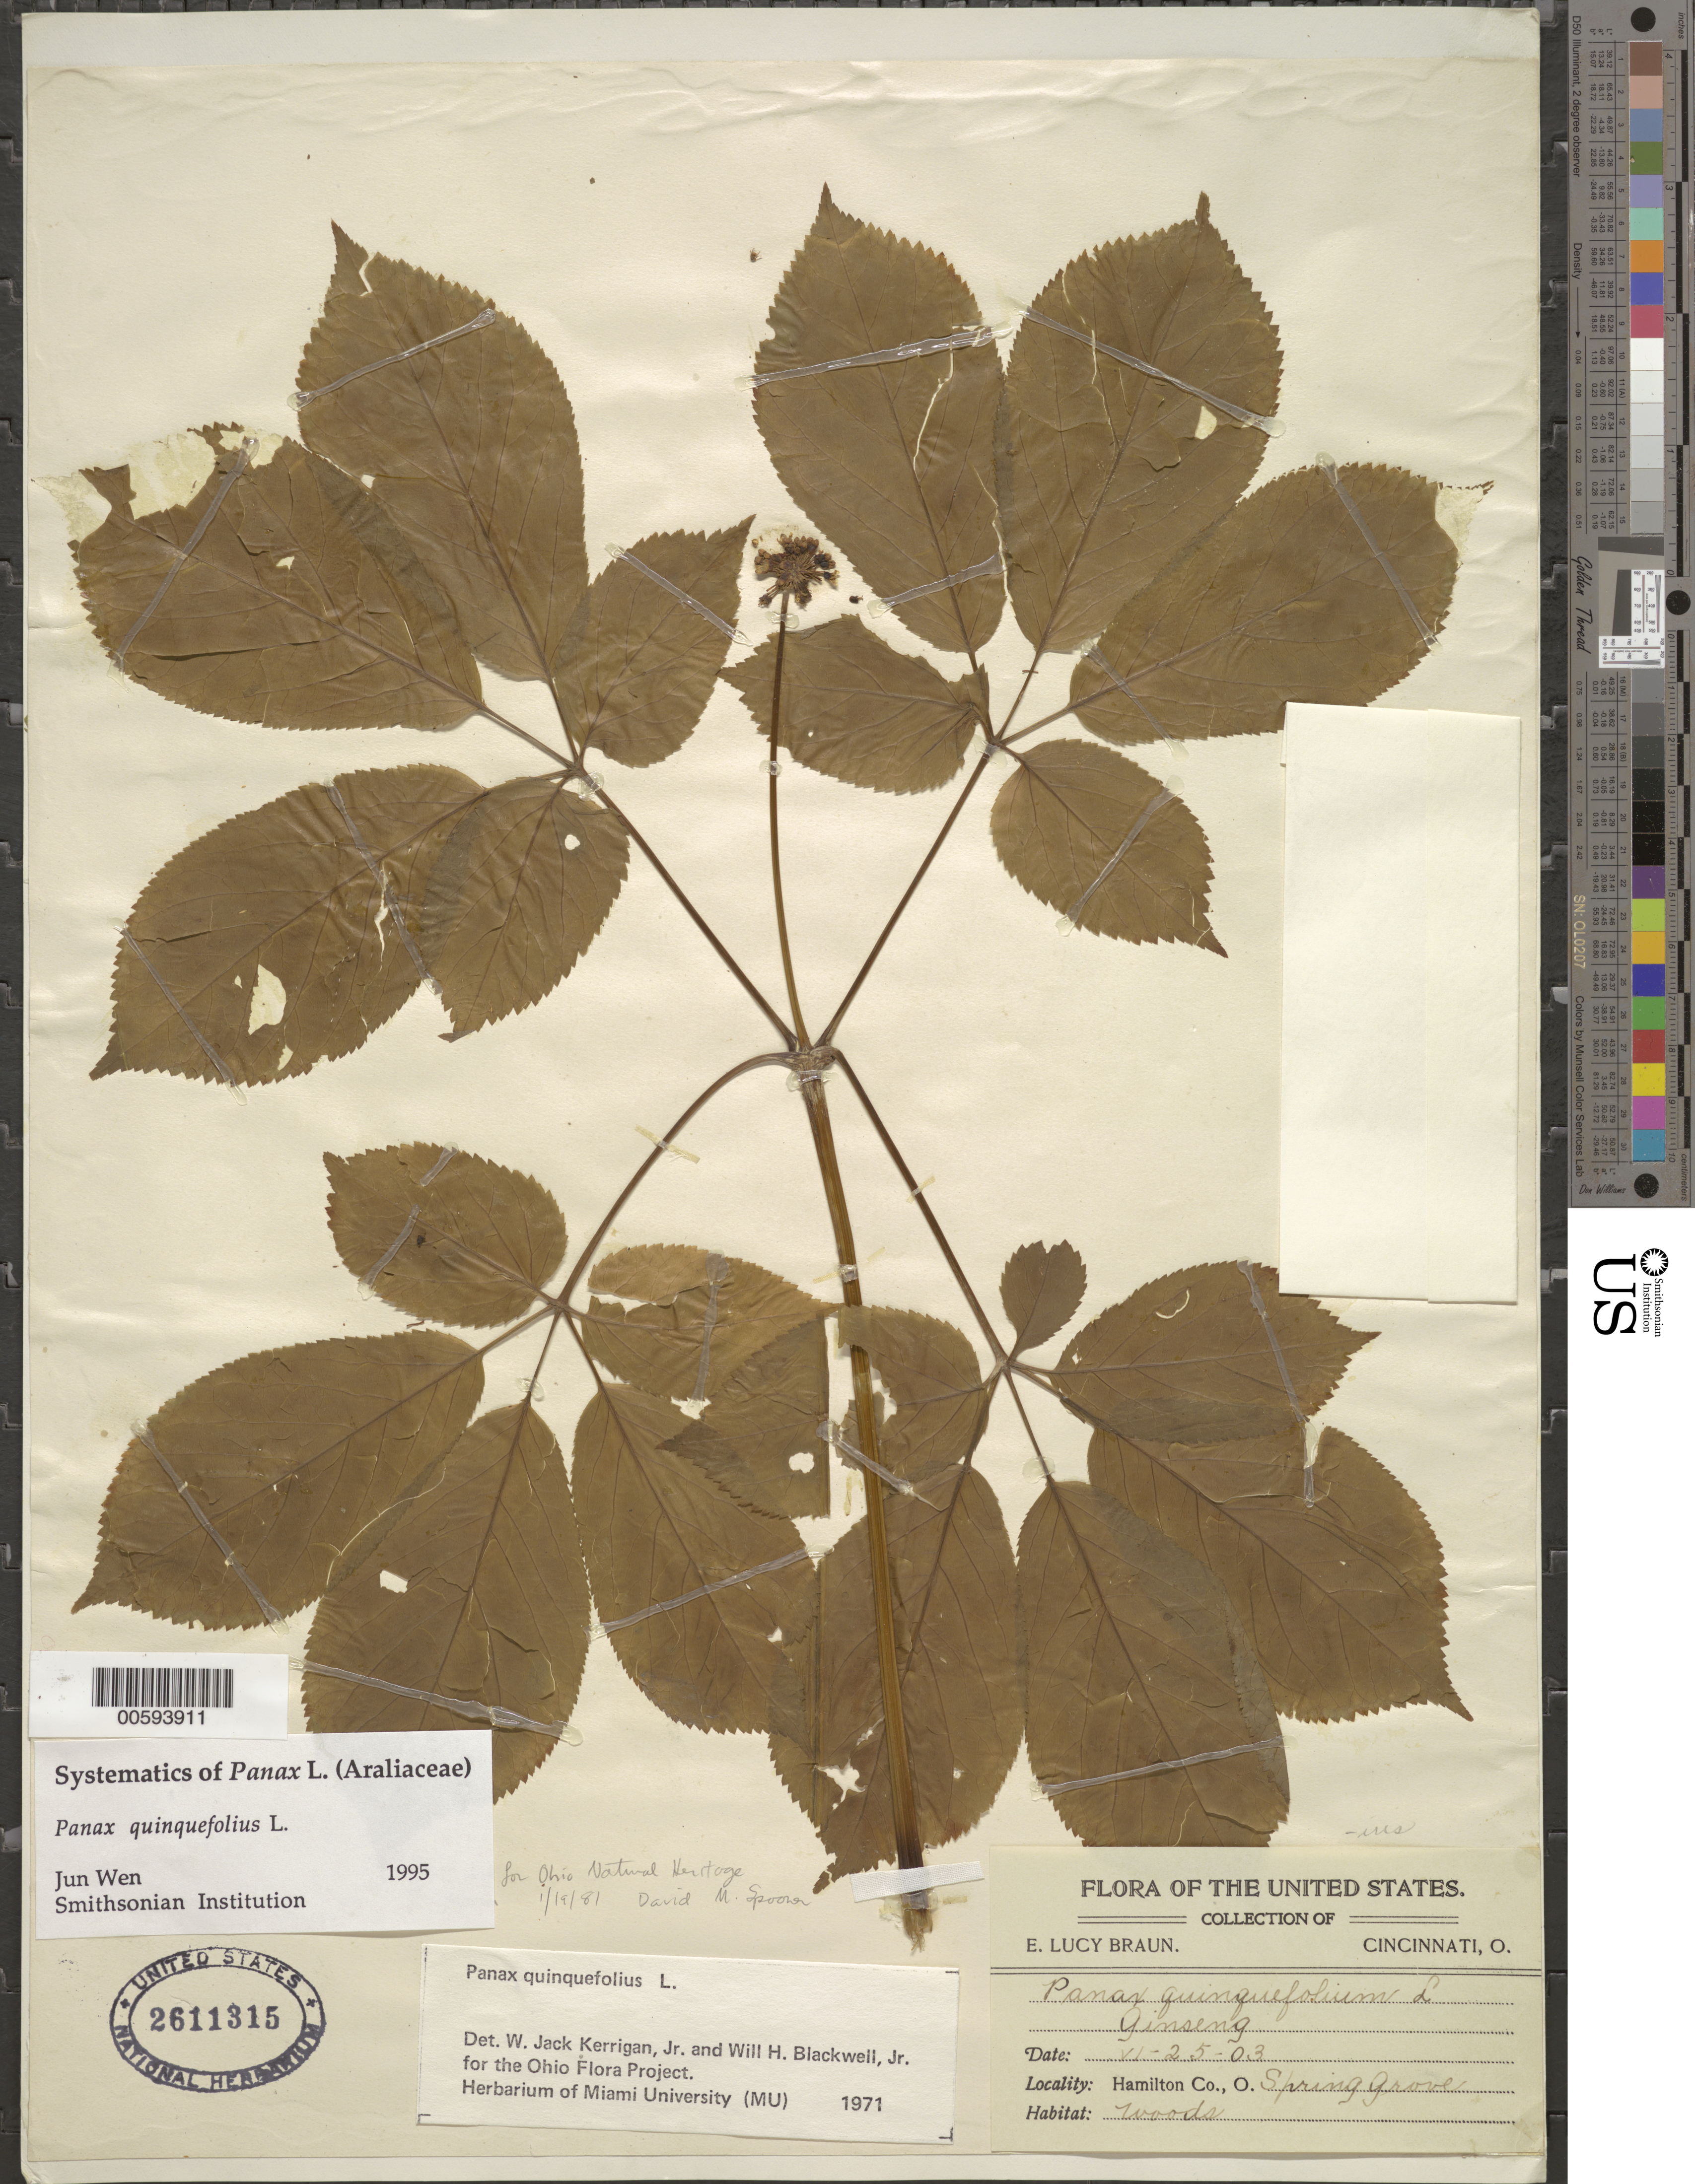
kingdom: Plantae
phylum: Tracheophyta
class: Magnoliopsida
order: Apiales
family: Araliaceae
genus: Panax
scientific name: Panax quinquefolius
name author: L.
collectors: E. L. Braun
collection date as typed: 25 Jun 1903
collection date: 1903-06-25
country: United States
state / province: Ohio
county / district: Hamilton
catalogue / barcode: US 2611315